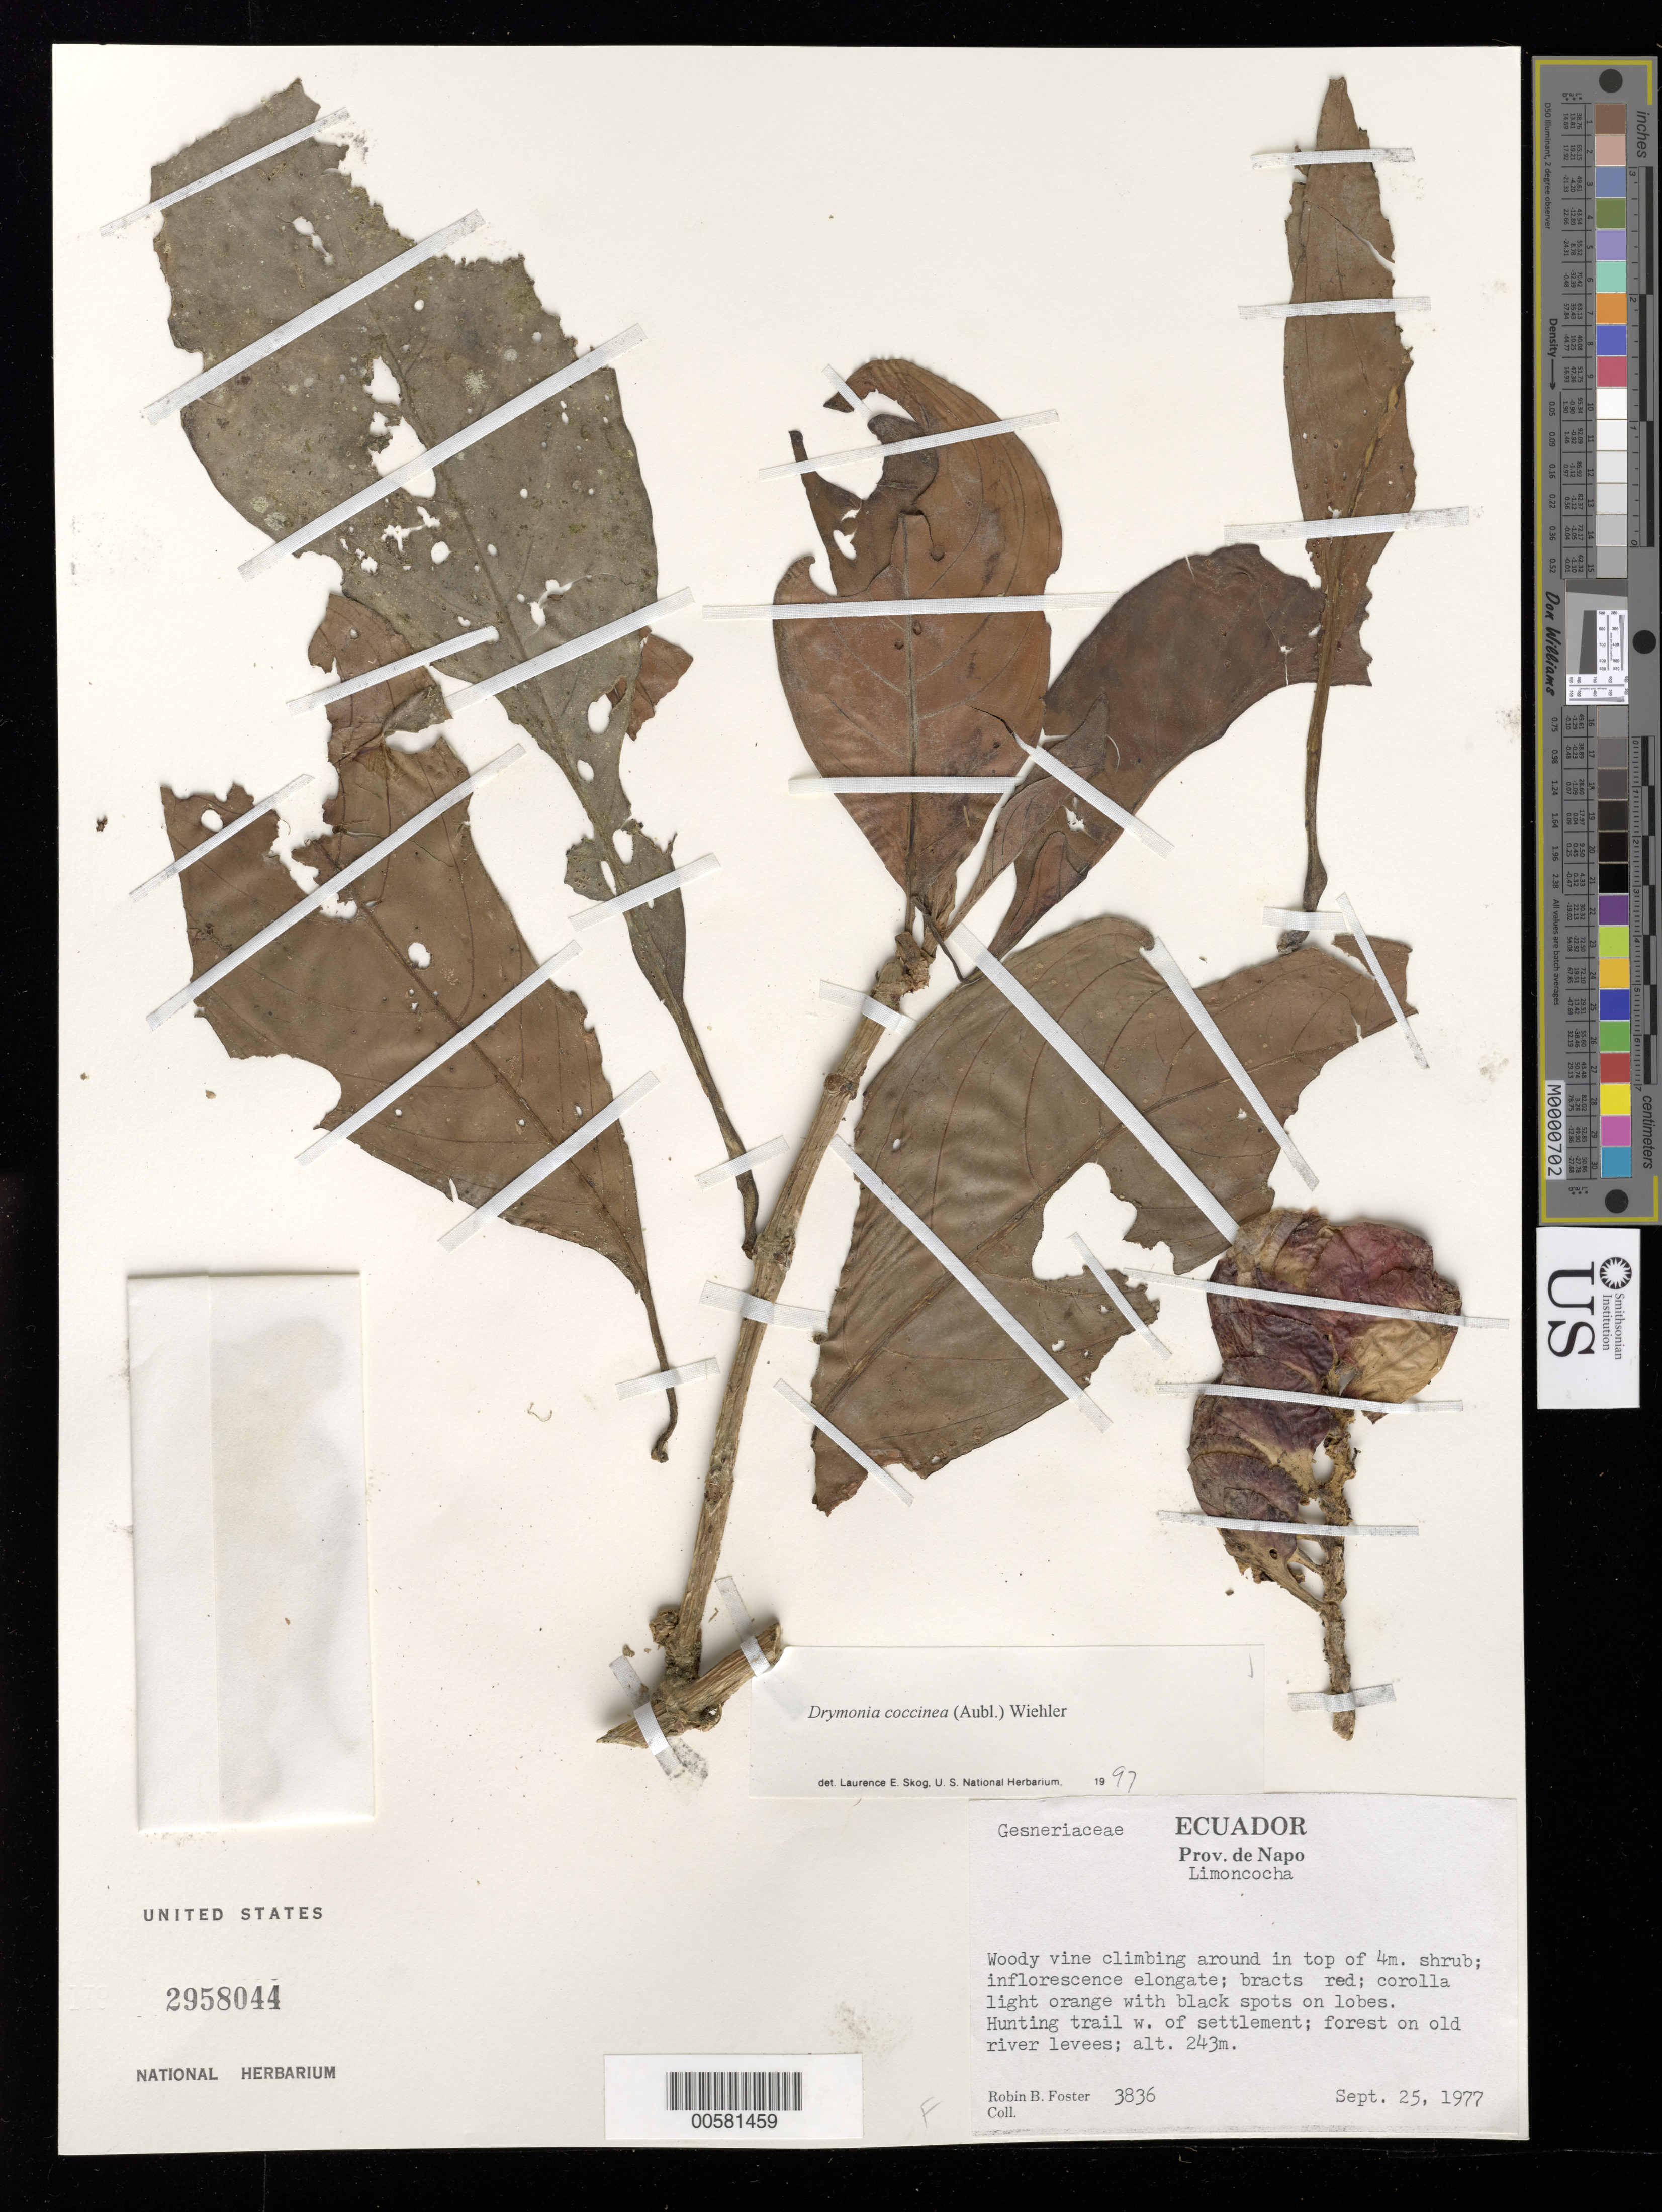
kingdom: Plantae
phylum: Tracheophyta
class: Magnoliopsida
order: Lamiales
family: Gesneriaceae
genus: Drymonia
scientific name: Drymonia coccinea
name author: (Aubl.) Wiehler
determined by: Skog, Laurence E.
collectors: R. B. Foster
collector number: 3836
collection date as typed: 25 Sep 1977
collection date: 1977-09-25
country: Ecuador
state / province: Napo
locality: Limoncocha; hunting trail W of settlement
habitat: Forest on old river levees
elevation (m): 243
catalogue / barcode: US 2958044